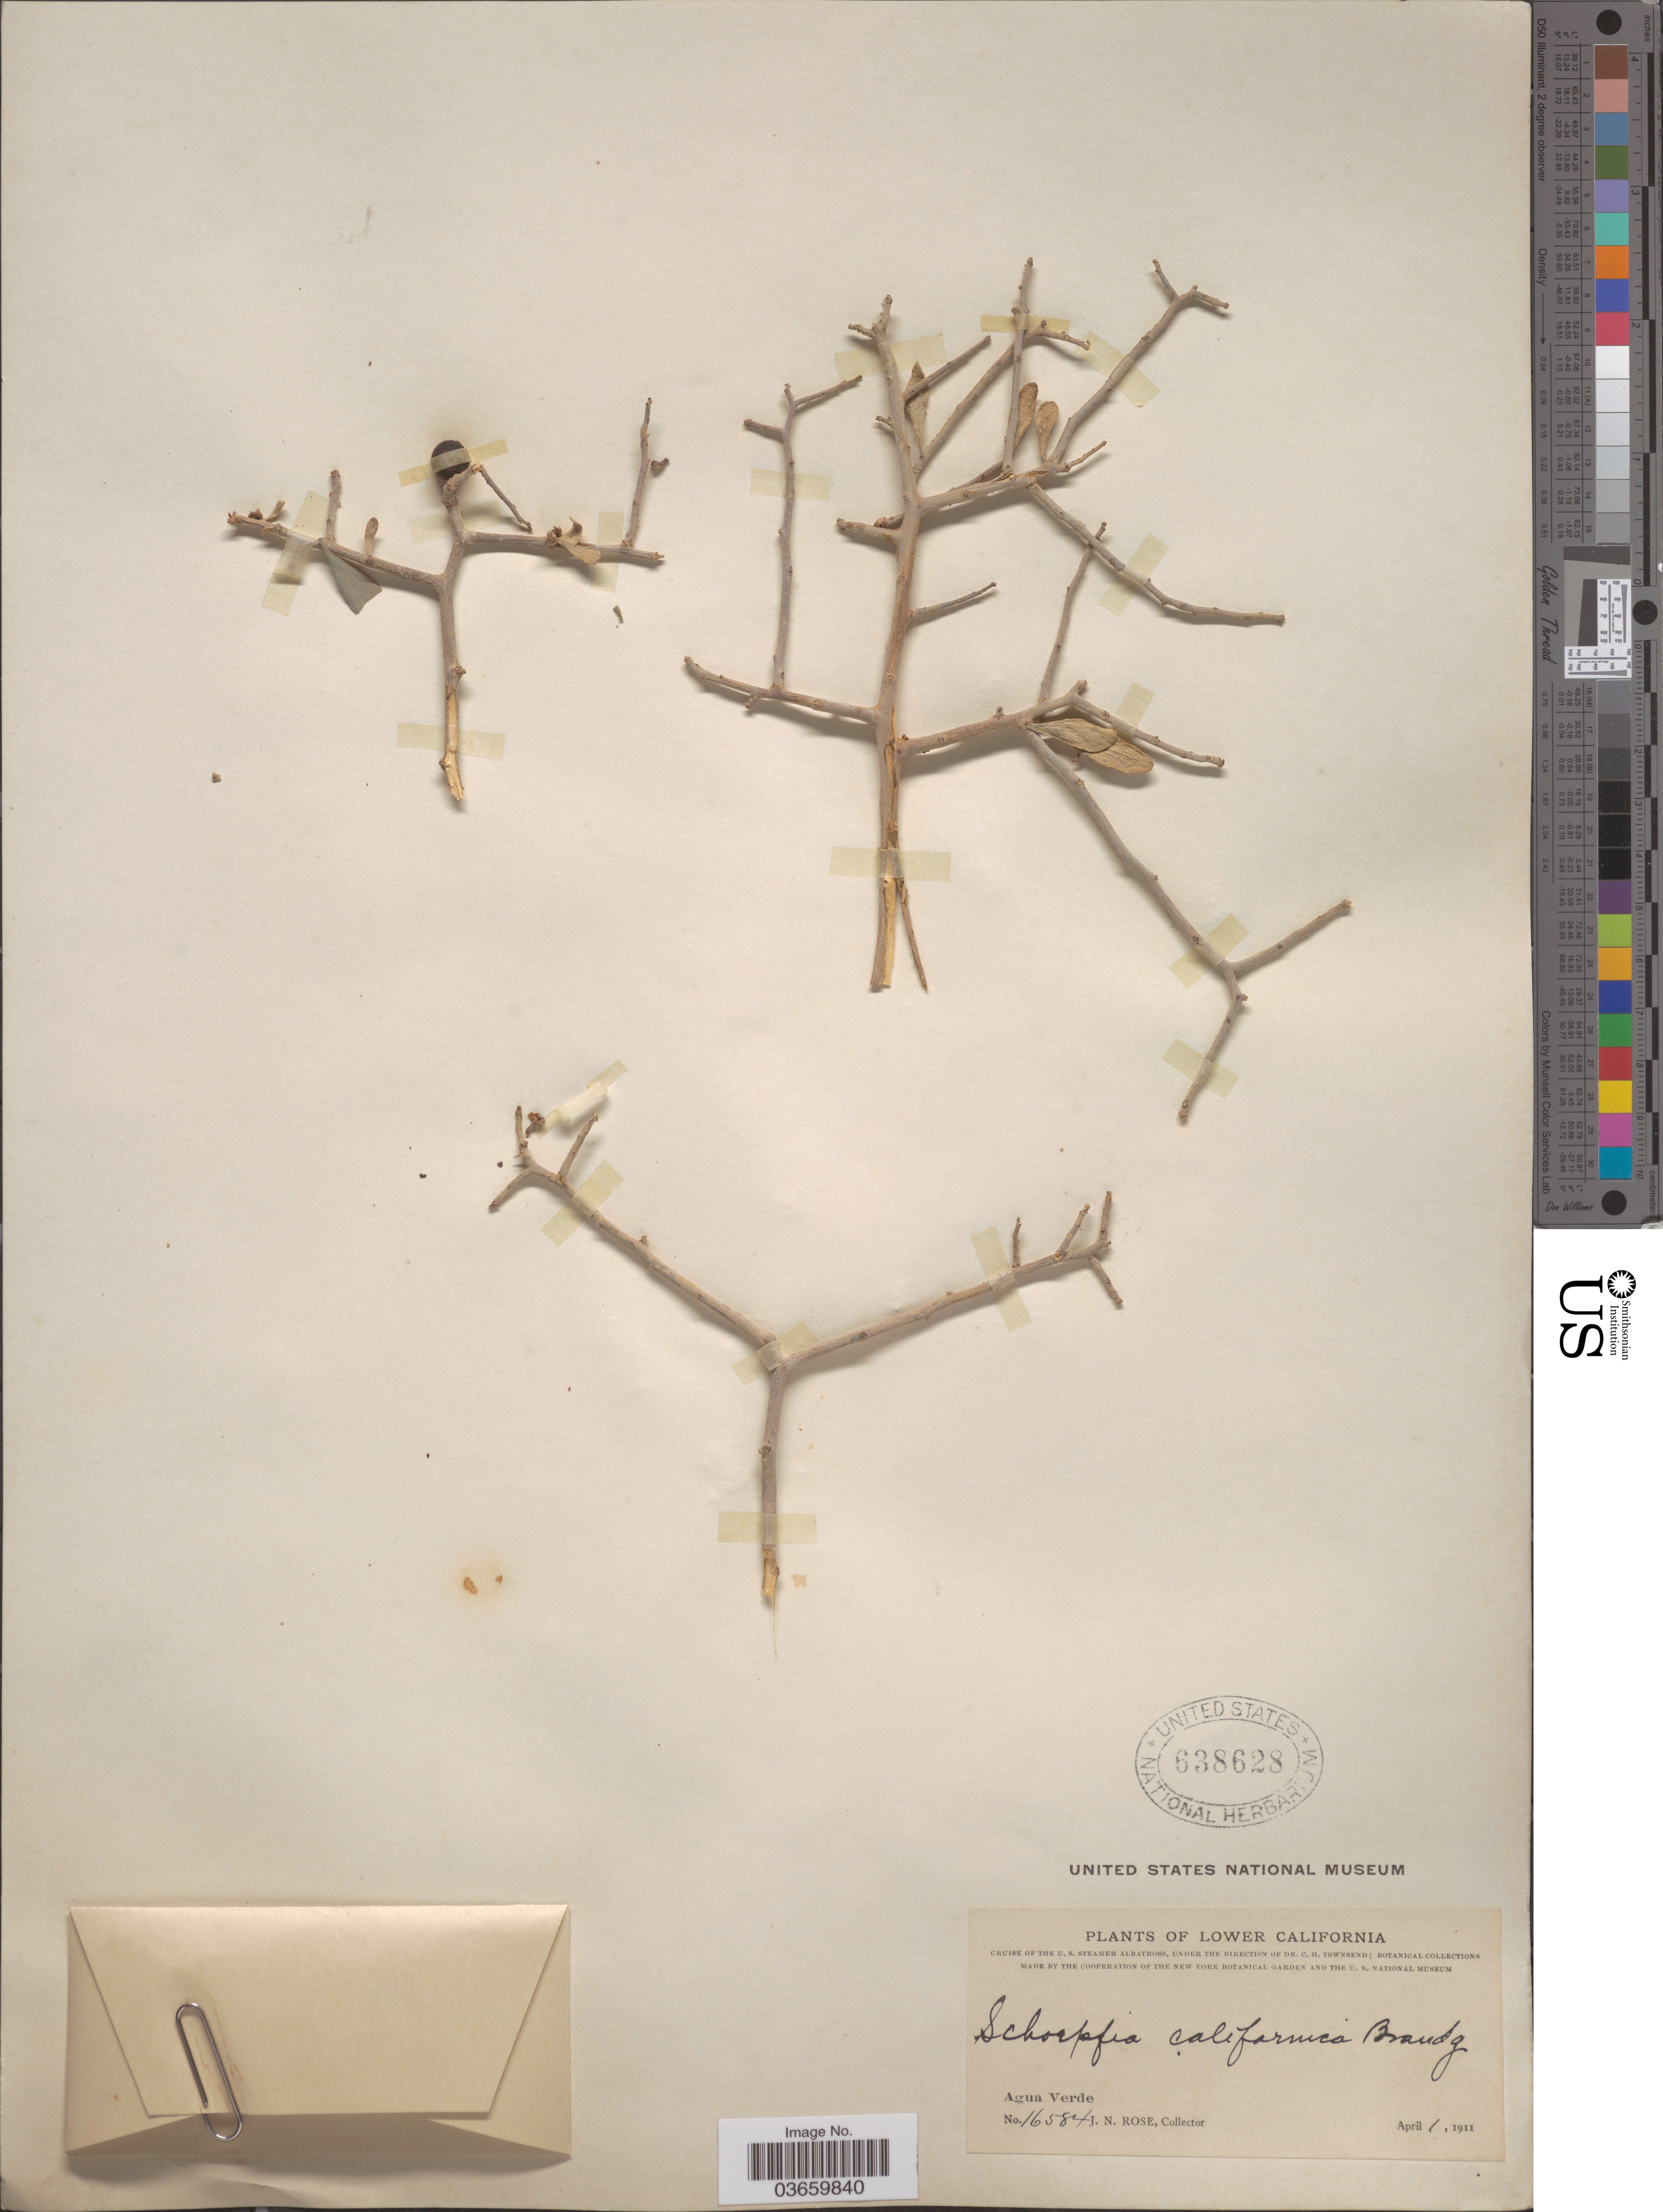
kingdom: Plantae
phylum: Tracheophyta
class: Magnoliopsida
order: Santalales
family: Schoepfiaceae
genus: Schoepfia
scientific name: Schoepfia californica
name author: Brandegee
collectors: J. N. Rose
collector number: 16584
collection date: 1911-04-01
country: Mexico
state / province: Baja California Sur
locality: Lower California. Agua Verde.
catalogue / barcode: US 638628